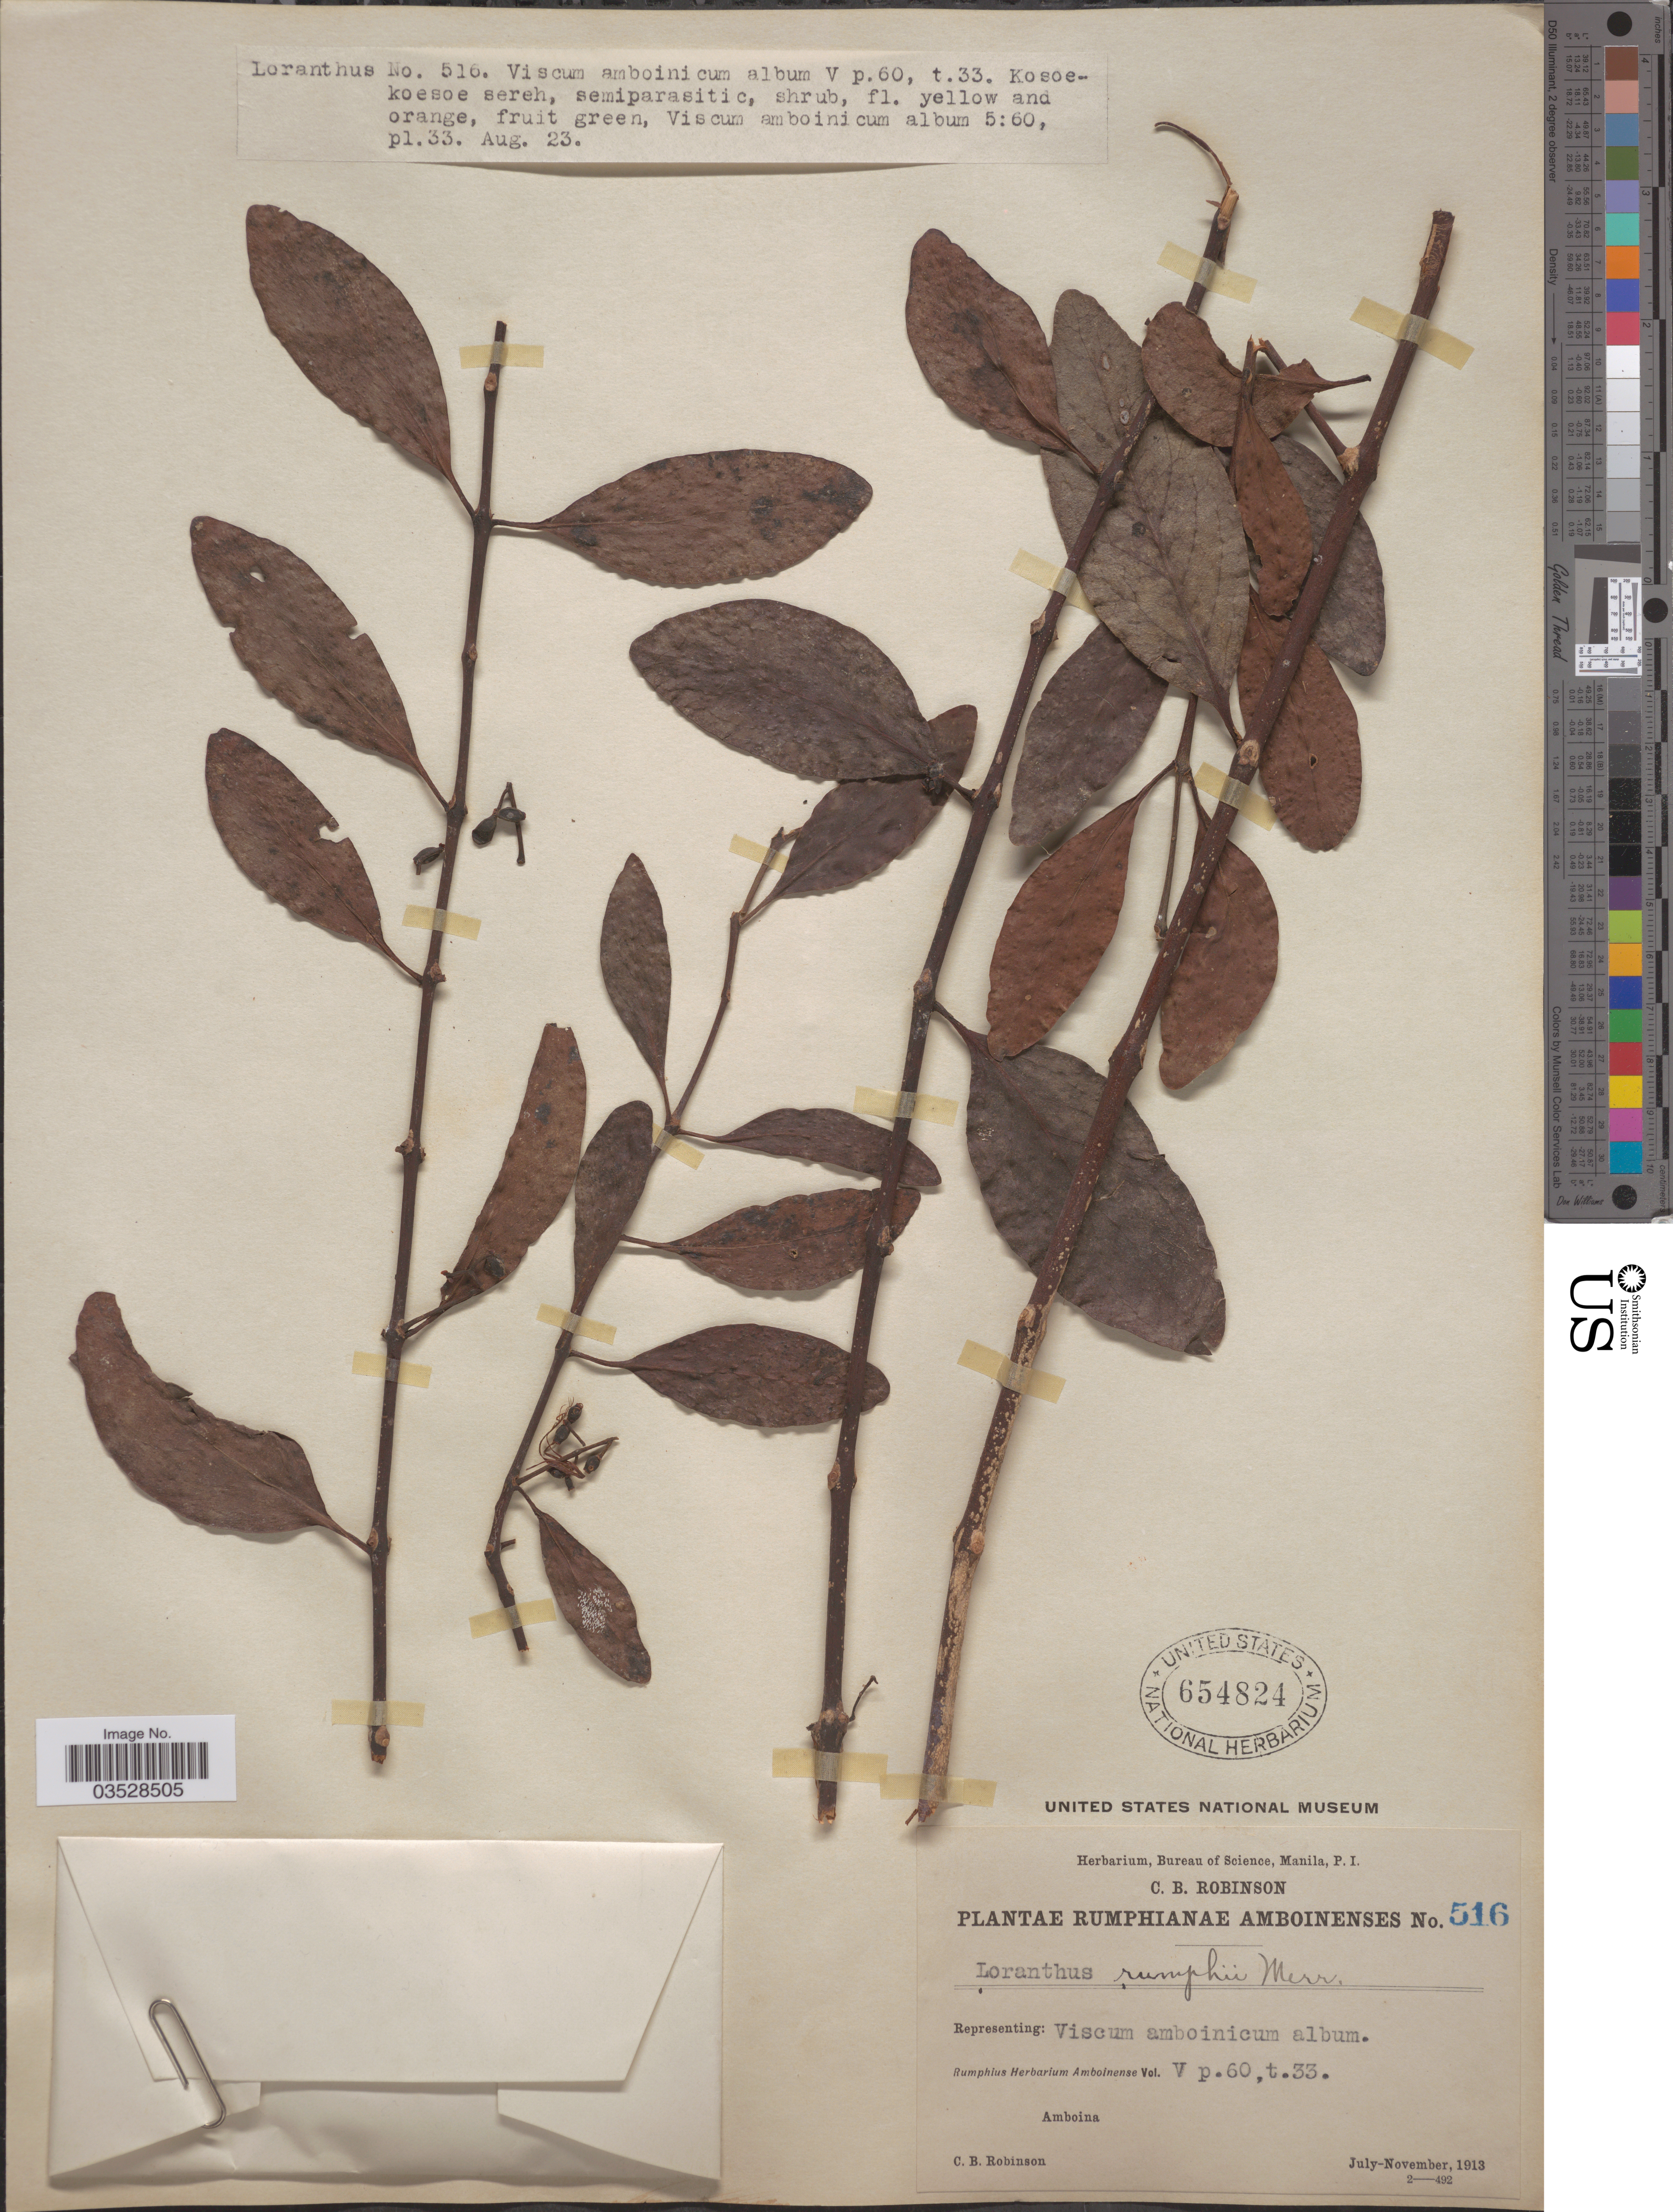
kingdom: Plantae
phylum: Tracheophyta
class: Magnoliopsida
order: Santalales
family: Loranthaceae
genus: Loranthus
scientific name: Loranthus rumphii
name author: Merr.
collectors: C. Robinson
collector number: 516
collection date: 1913-08-23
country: Indonesia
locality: Amboina.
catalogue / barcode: US 654824